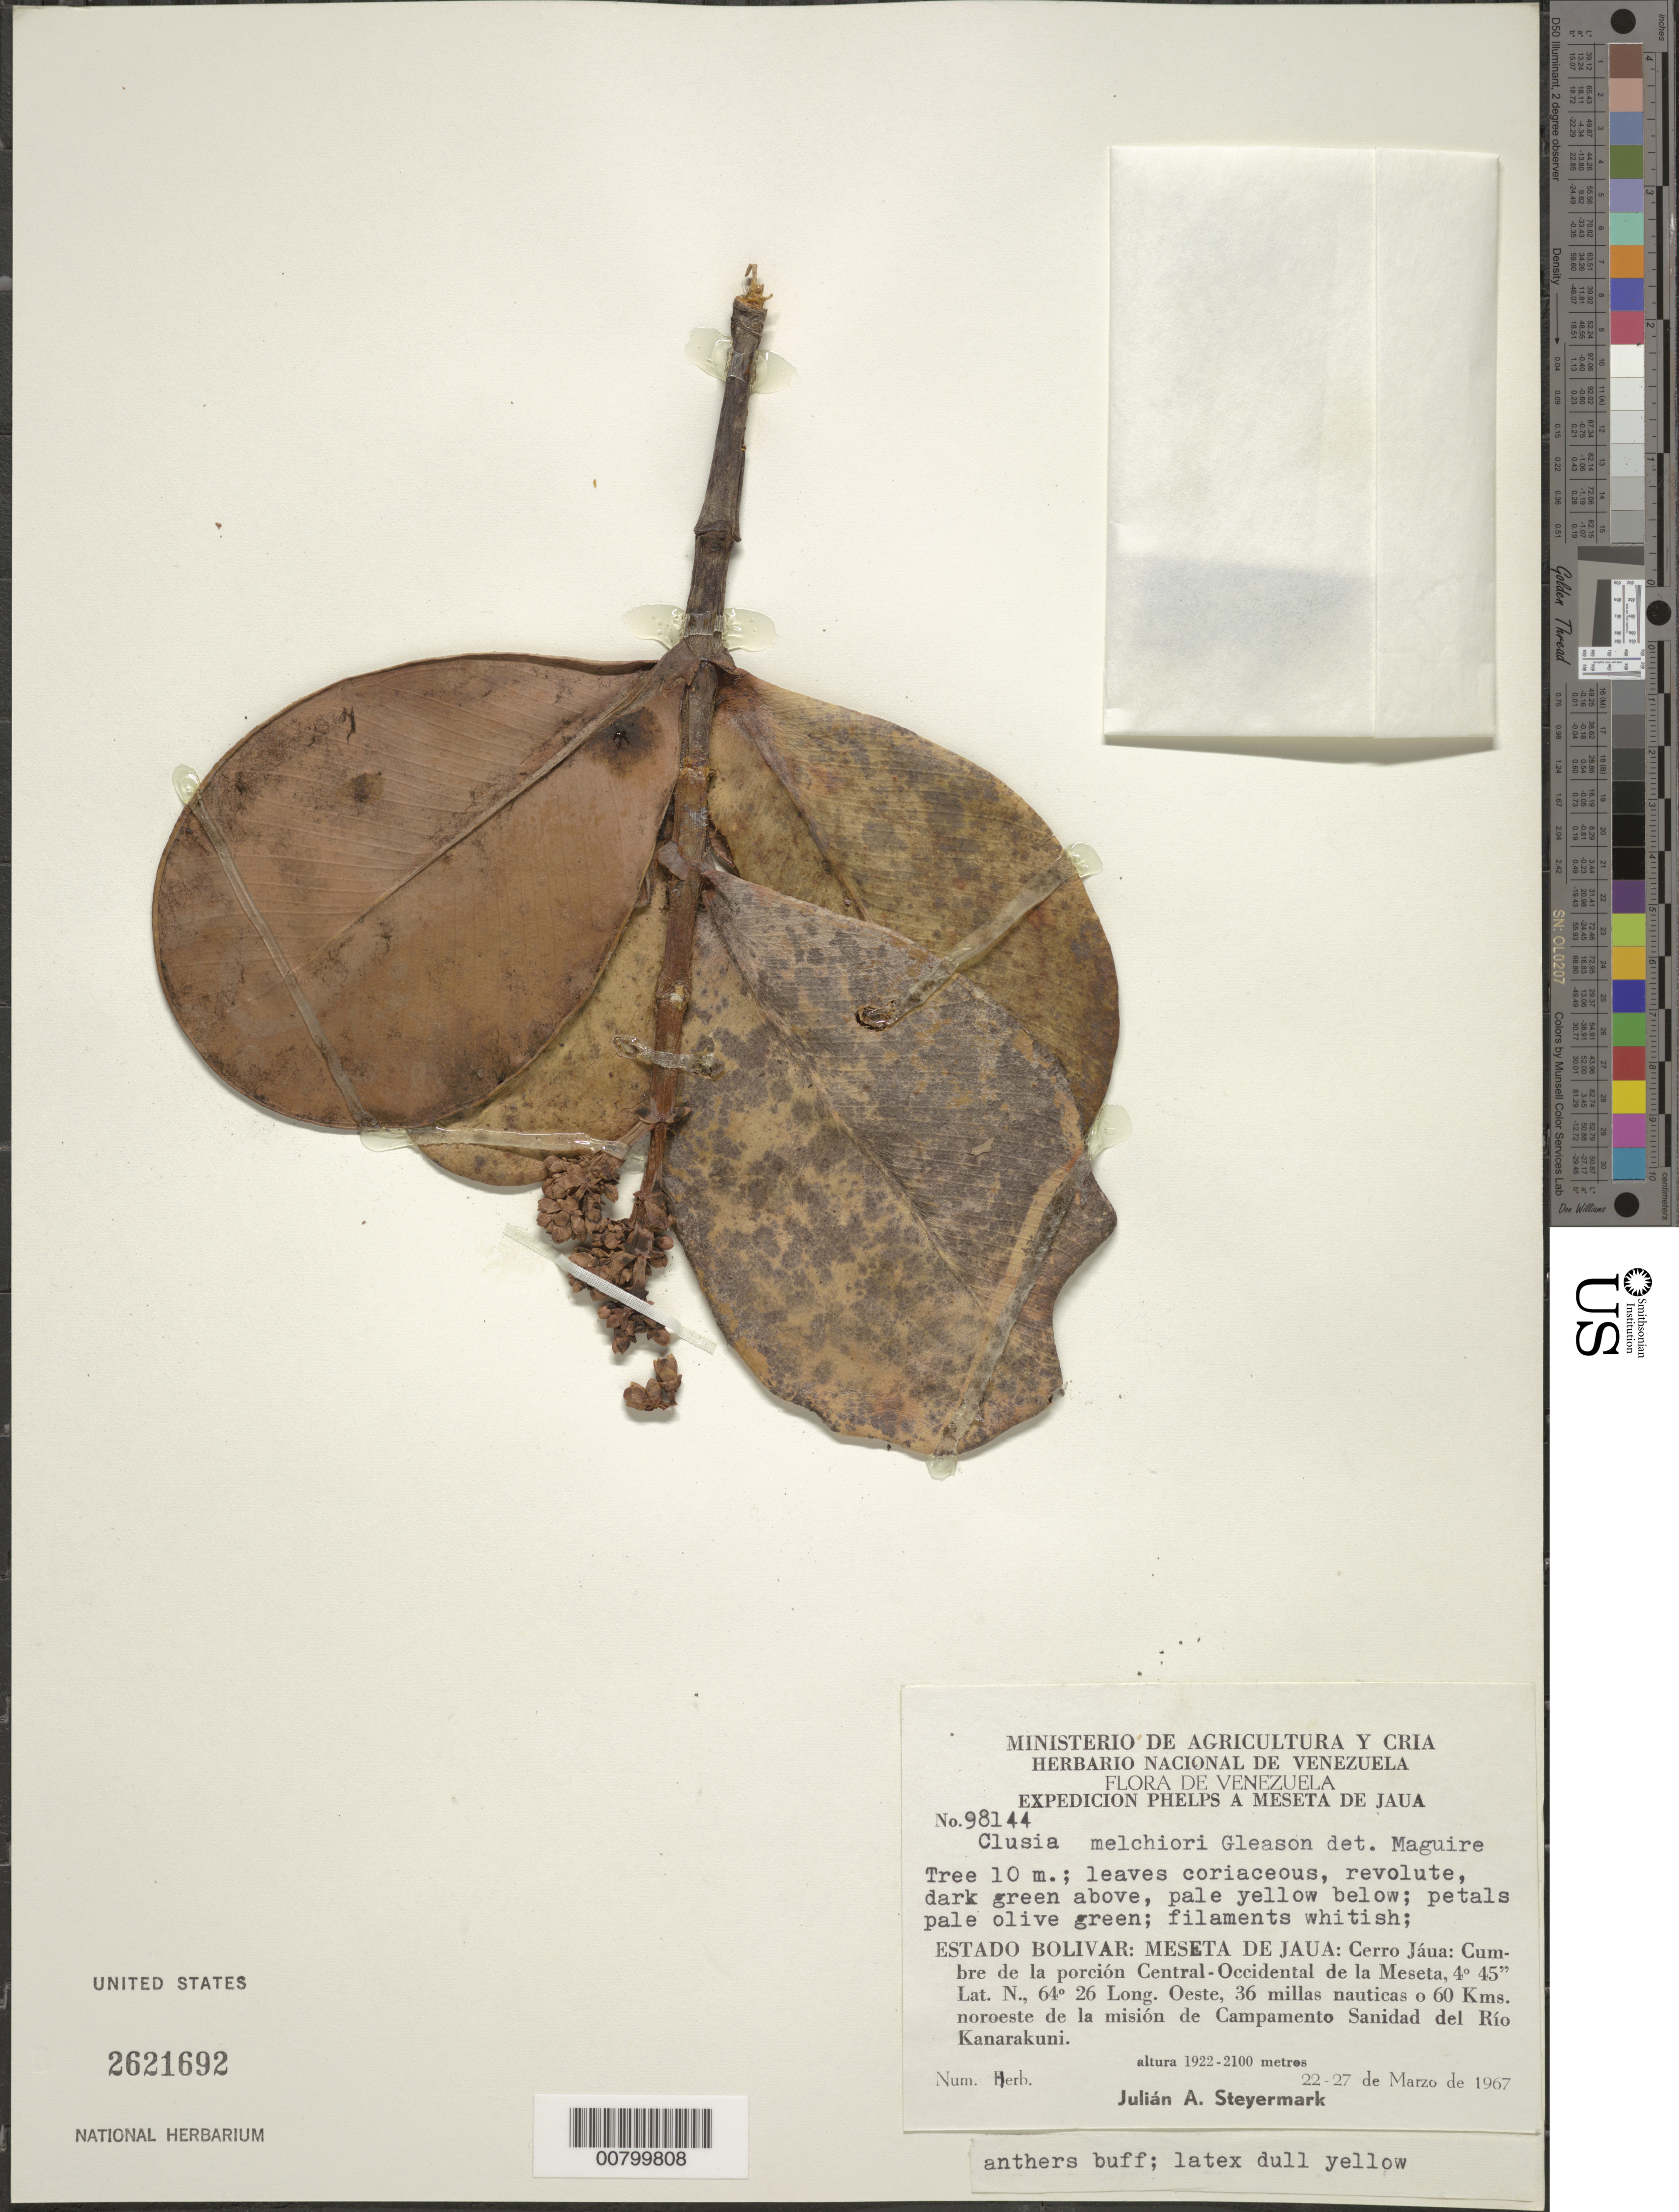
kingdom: Plantae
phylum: Tracheophyta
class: Magnoliopsida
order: Malpighiales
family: Clusiaceae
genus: Clusia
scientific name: Clusia melchiori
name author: Gleason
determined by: Maguire, Bassett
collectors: J. Steyermark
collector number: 98144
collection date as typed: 22-Mar-67 to 27-Mar-67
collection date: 1967-03-22/1967-03-27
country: Venezuela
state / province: Bolívar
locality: Meseta del Jaua: Cerro Jáua, cumbre de la porcion Central-Occidental de la Meseta, 36 millas nauticas o 60 km NO de la mision de Campamento Sanidad del Río Kanarakuni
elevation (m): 1922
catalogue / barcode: US 2621692